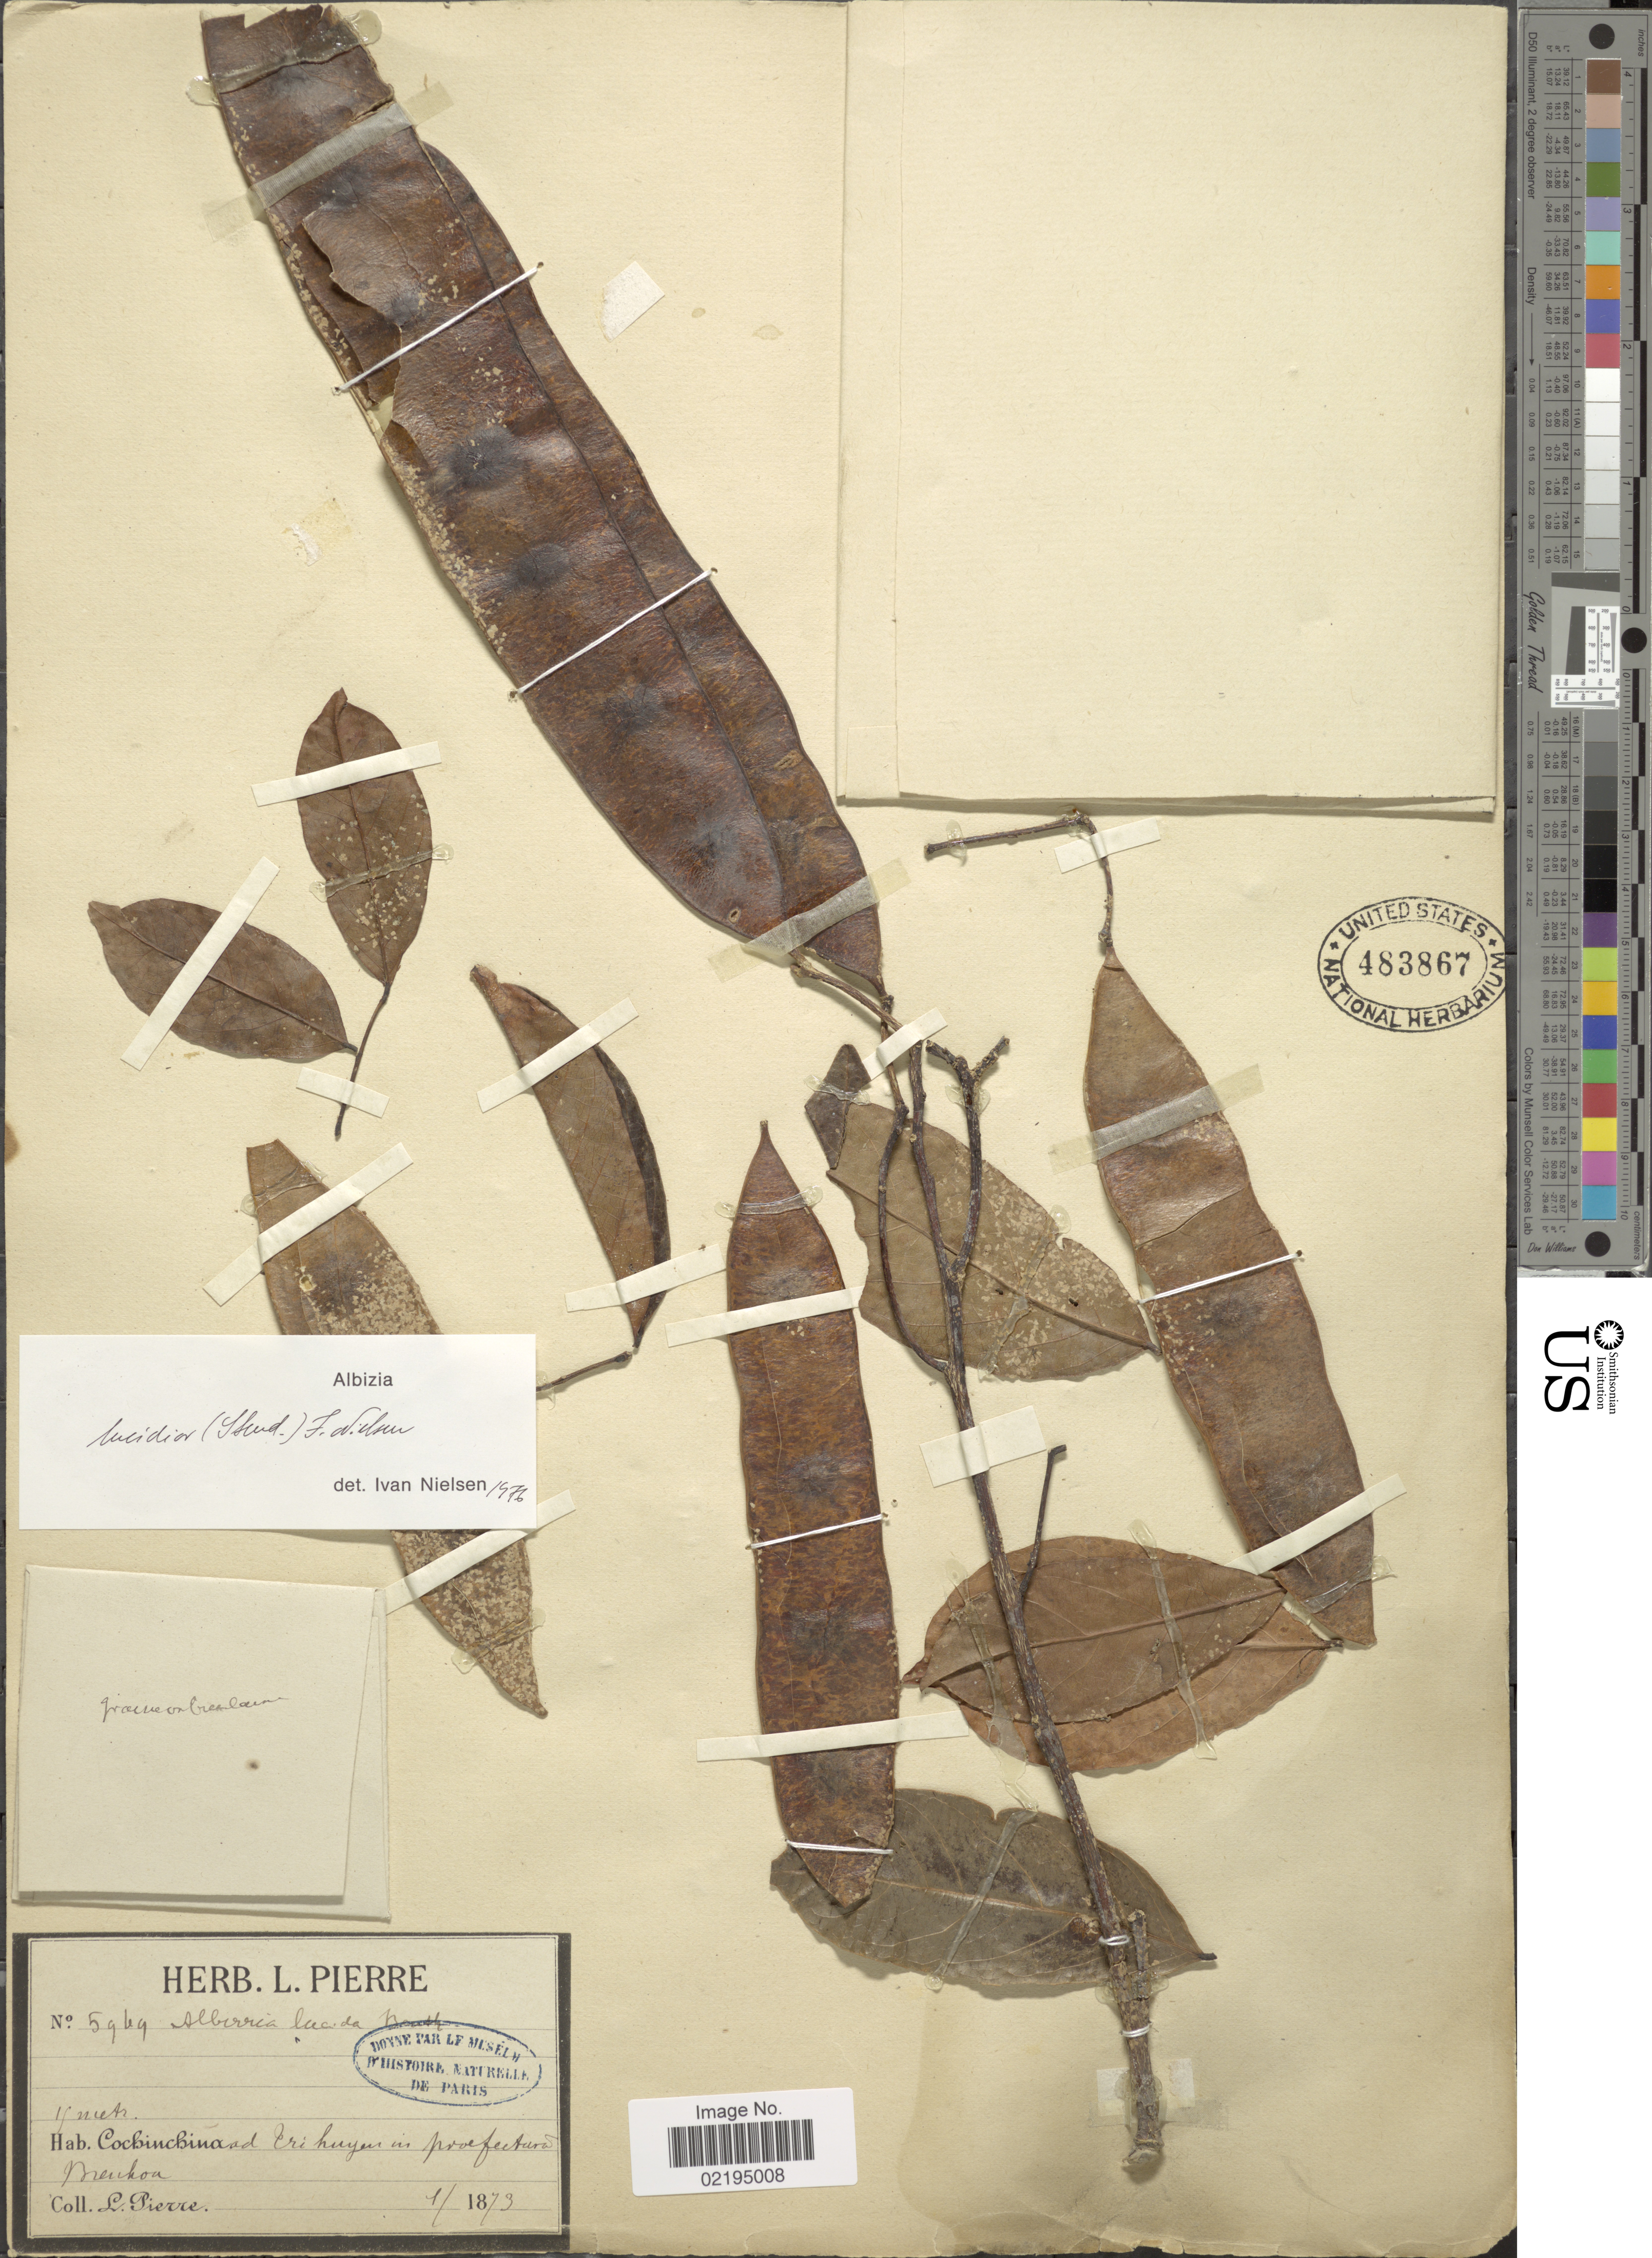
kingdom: Plantae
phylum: Tracheophyta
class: Magnoliopsida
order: Fabales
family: Fabaceae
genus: Albizia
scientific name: Albizia lucidior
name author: (Steud.) H. Hara ex I.C. Nielsen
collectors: L. Pierre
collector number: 5969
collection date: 1873-01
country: Vietnam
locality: Cochinchina, ad Tri huyen in praefectura Bienhoa [at Tri Huyen in Bien Hoa prefecture]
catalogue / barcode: US 483867